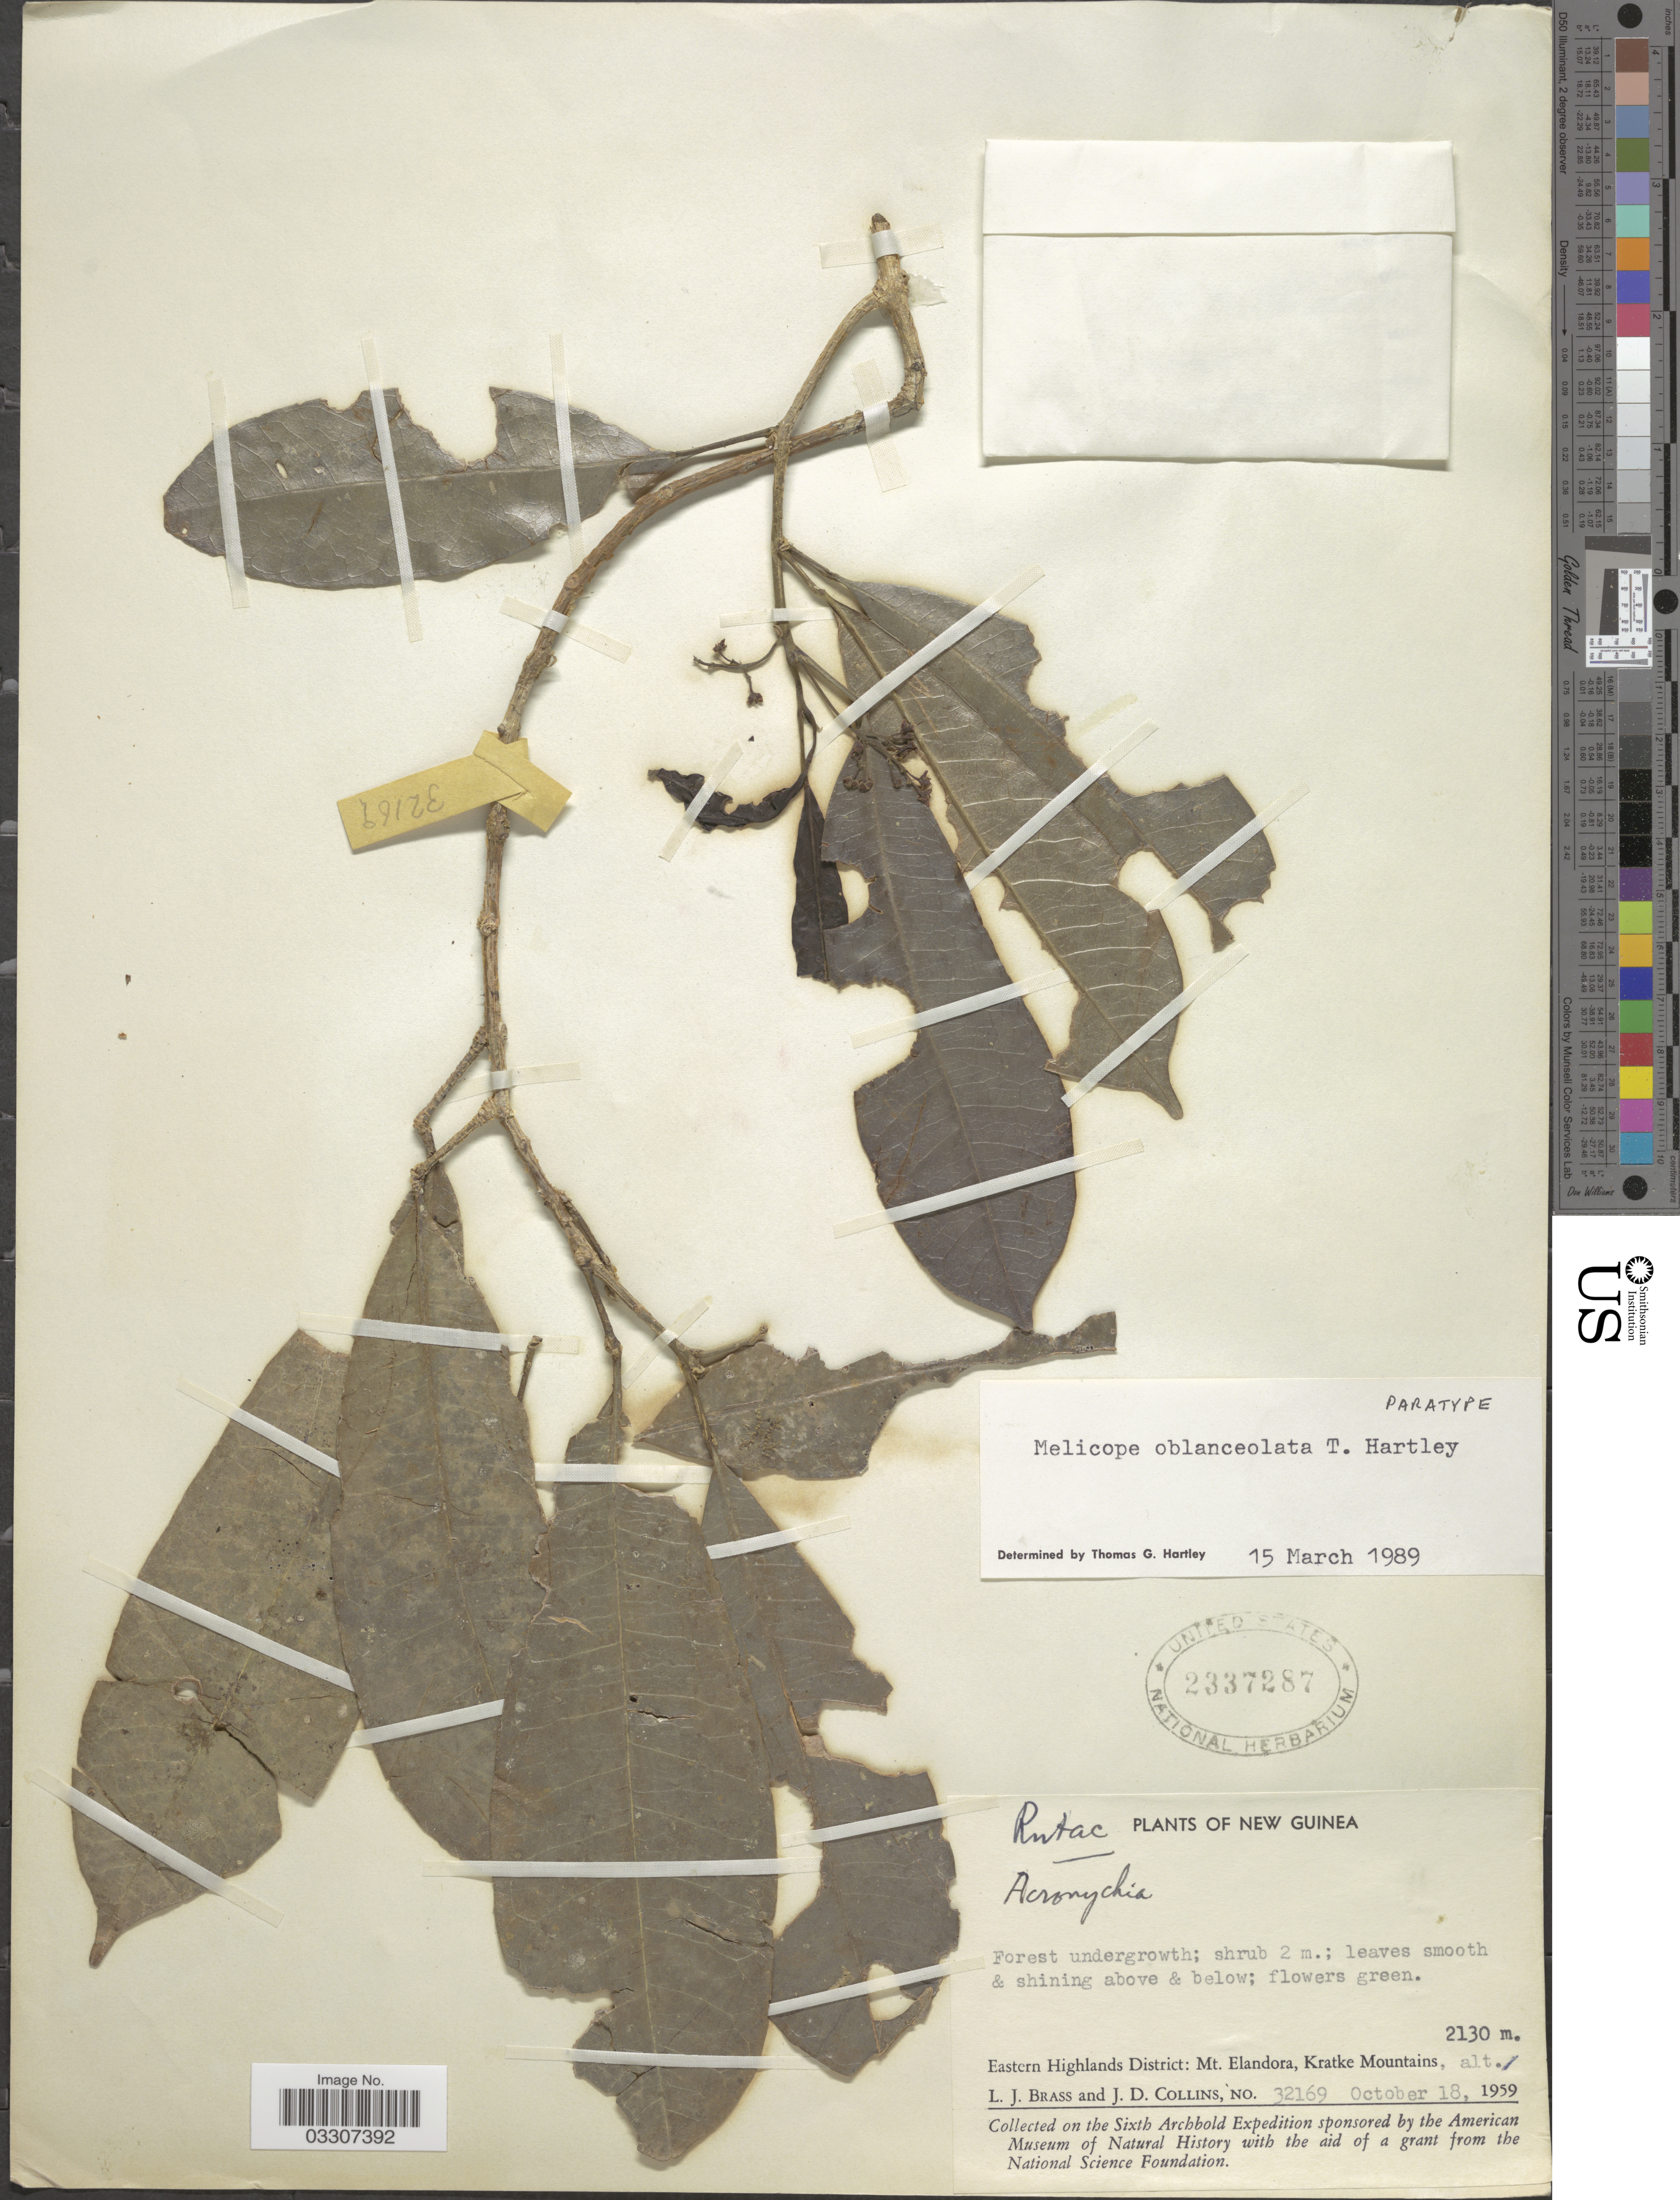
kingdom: Plantae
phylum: Tracheophyta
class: Magnoliopsida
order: Sapindales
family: Rutaceae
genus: Melicope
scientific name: Melicope oblanceolata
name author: T.G. Hartley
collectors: L. J. Brass & J. Collins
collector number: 32169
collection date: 1959-10-18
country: Papua New Guinea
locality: New Guinea. Eastern Highlands District: Mt. Elandora, Kratke Mountains.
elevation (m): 2130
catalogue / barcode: US 2337287